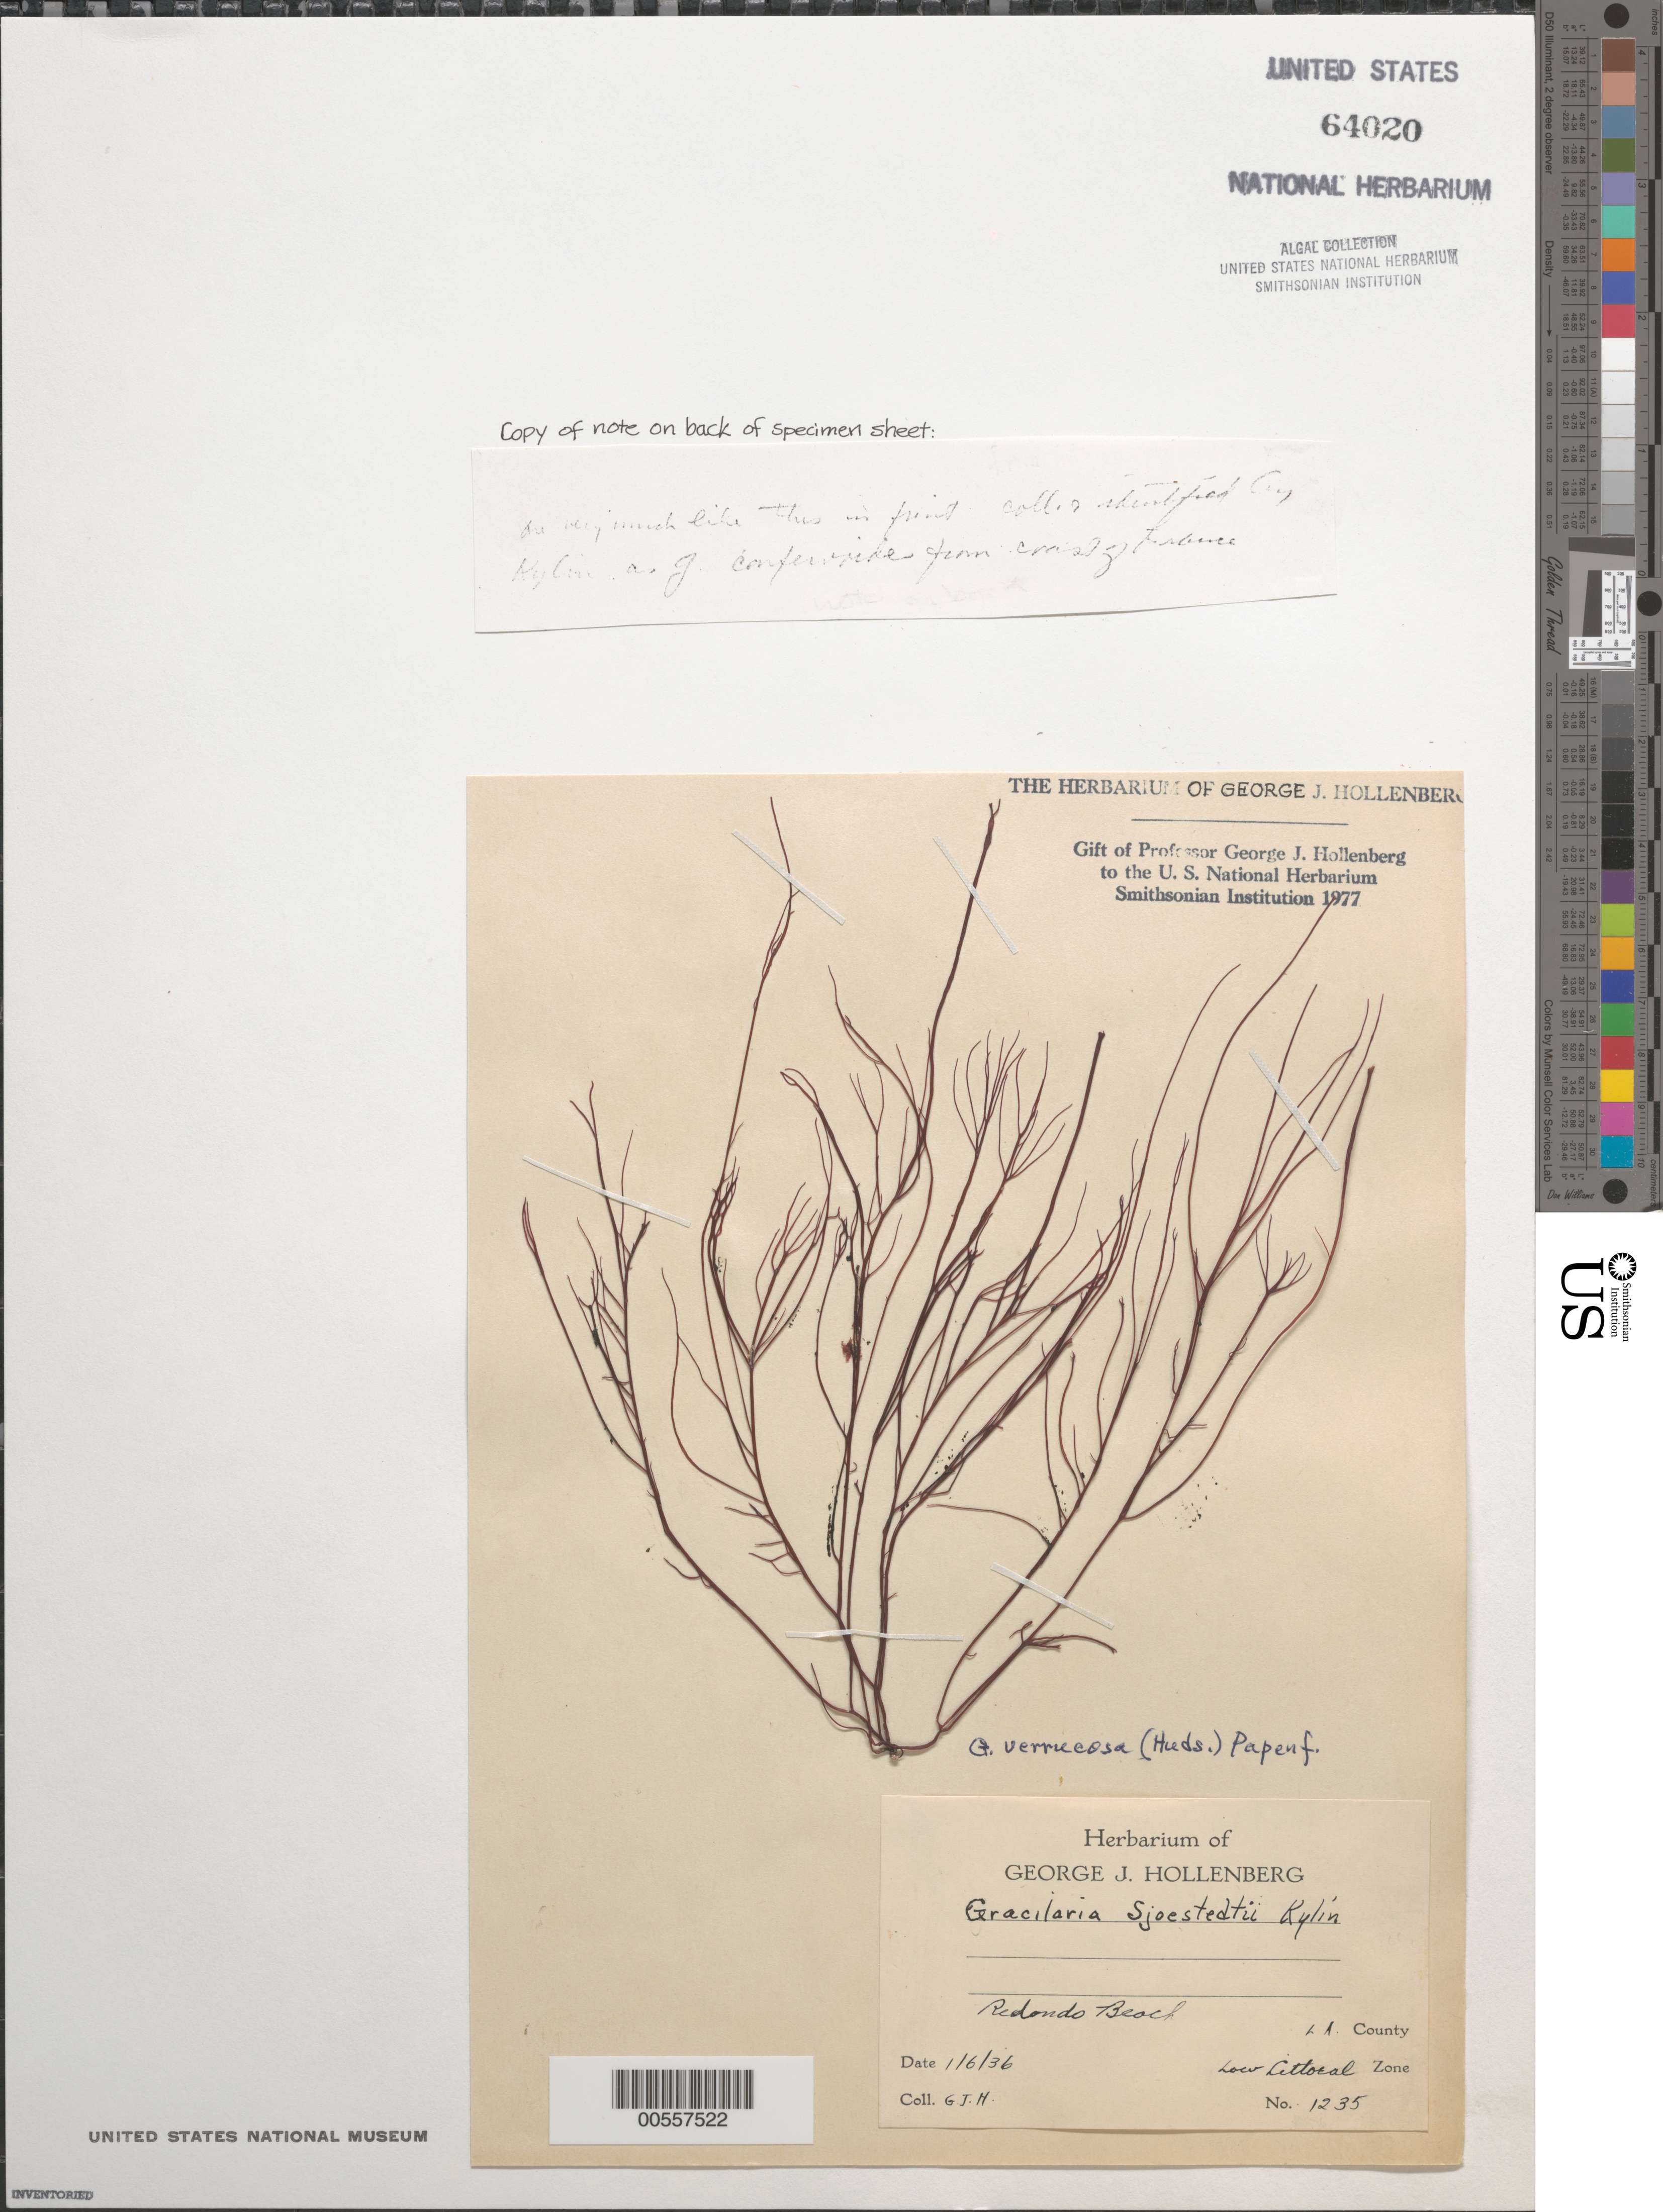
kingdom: Plantae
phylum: Rhodophyta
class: Florideophyceae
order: Gracilariales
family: Gracilariaceae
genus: Gracilariopsis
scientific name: Gracilariopsis longissima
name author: (S.G. Gmel.) Steentoft et al.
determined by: Algae name updating Project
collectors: G. Hollenberg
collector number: GJH 1235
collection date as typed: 06 Jan 1936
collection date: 1936-01-06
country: United States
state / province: California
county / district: Los Angeles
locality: Redondo Beach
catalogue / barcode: US 64020